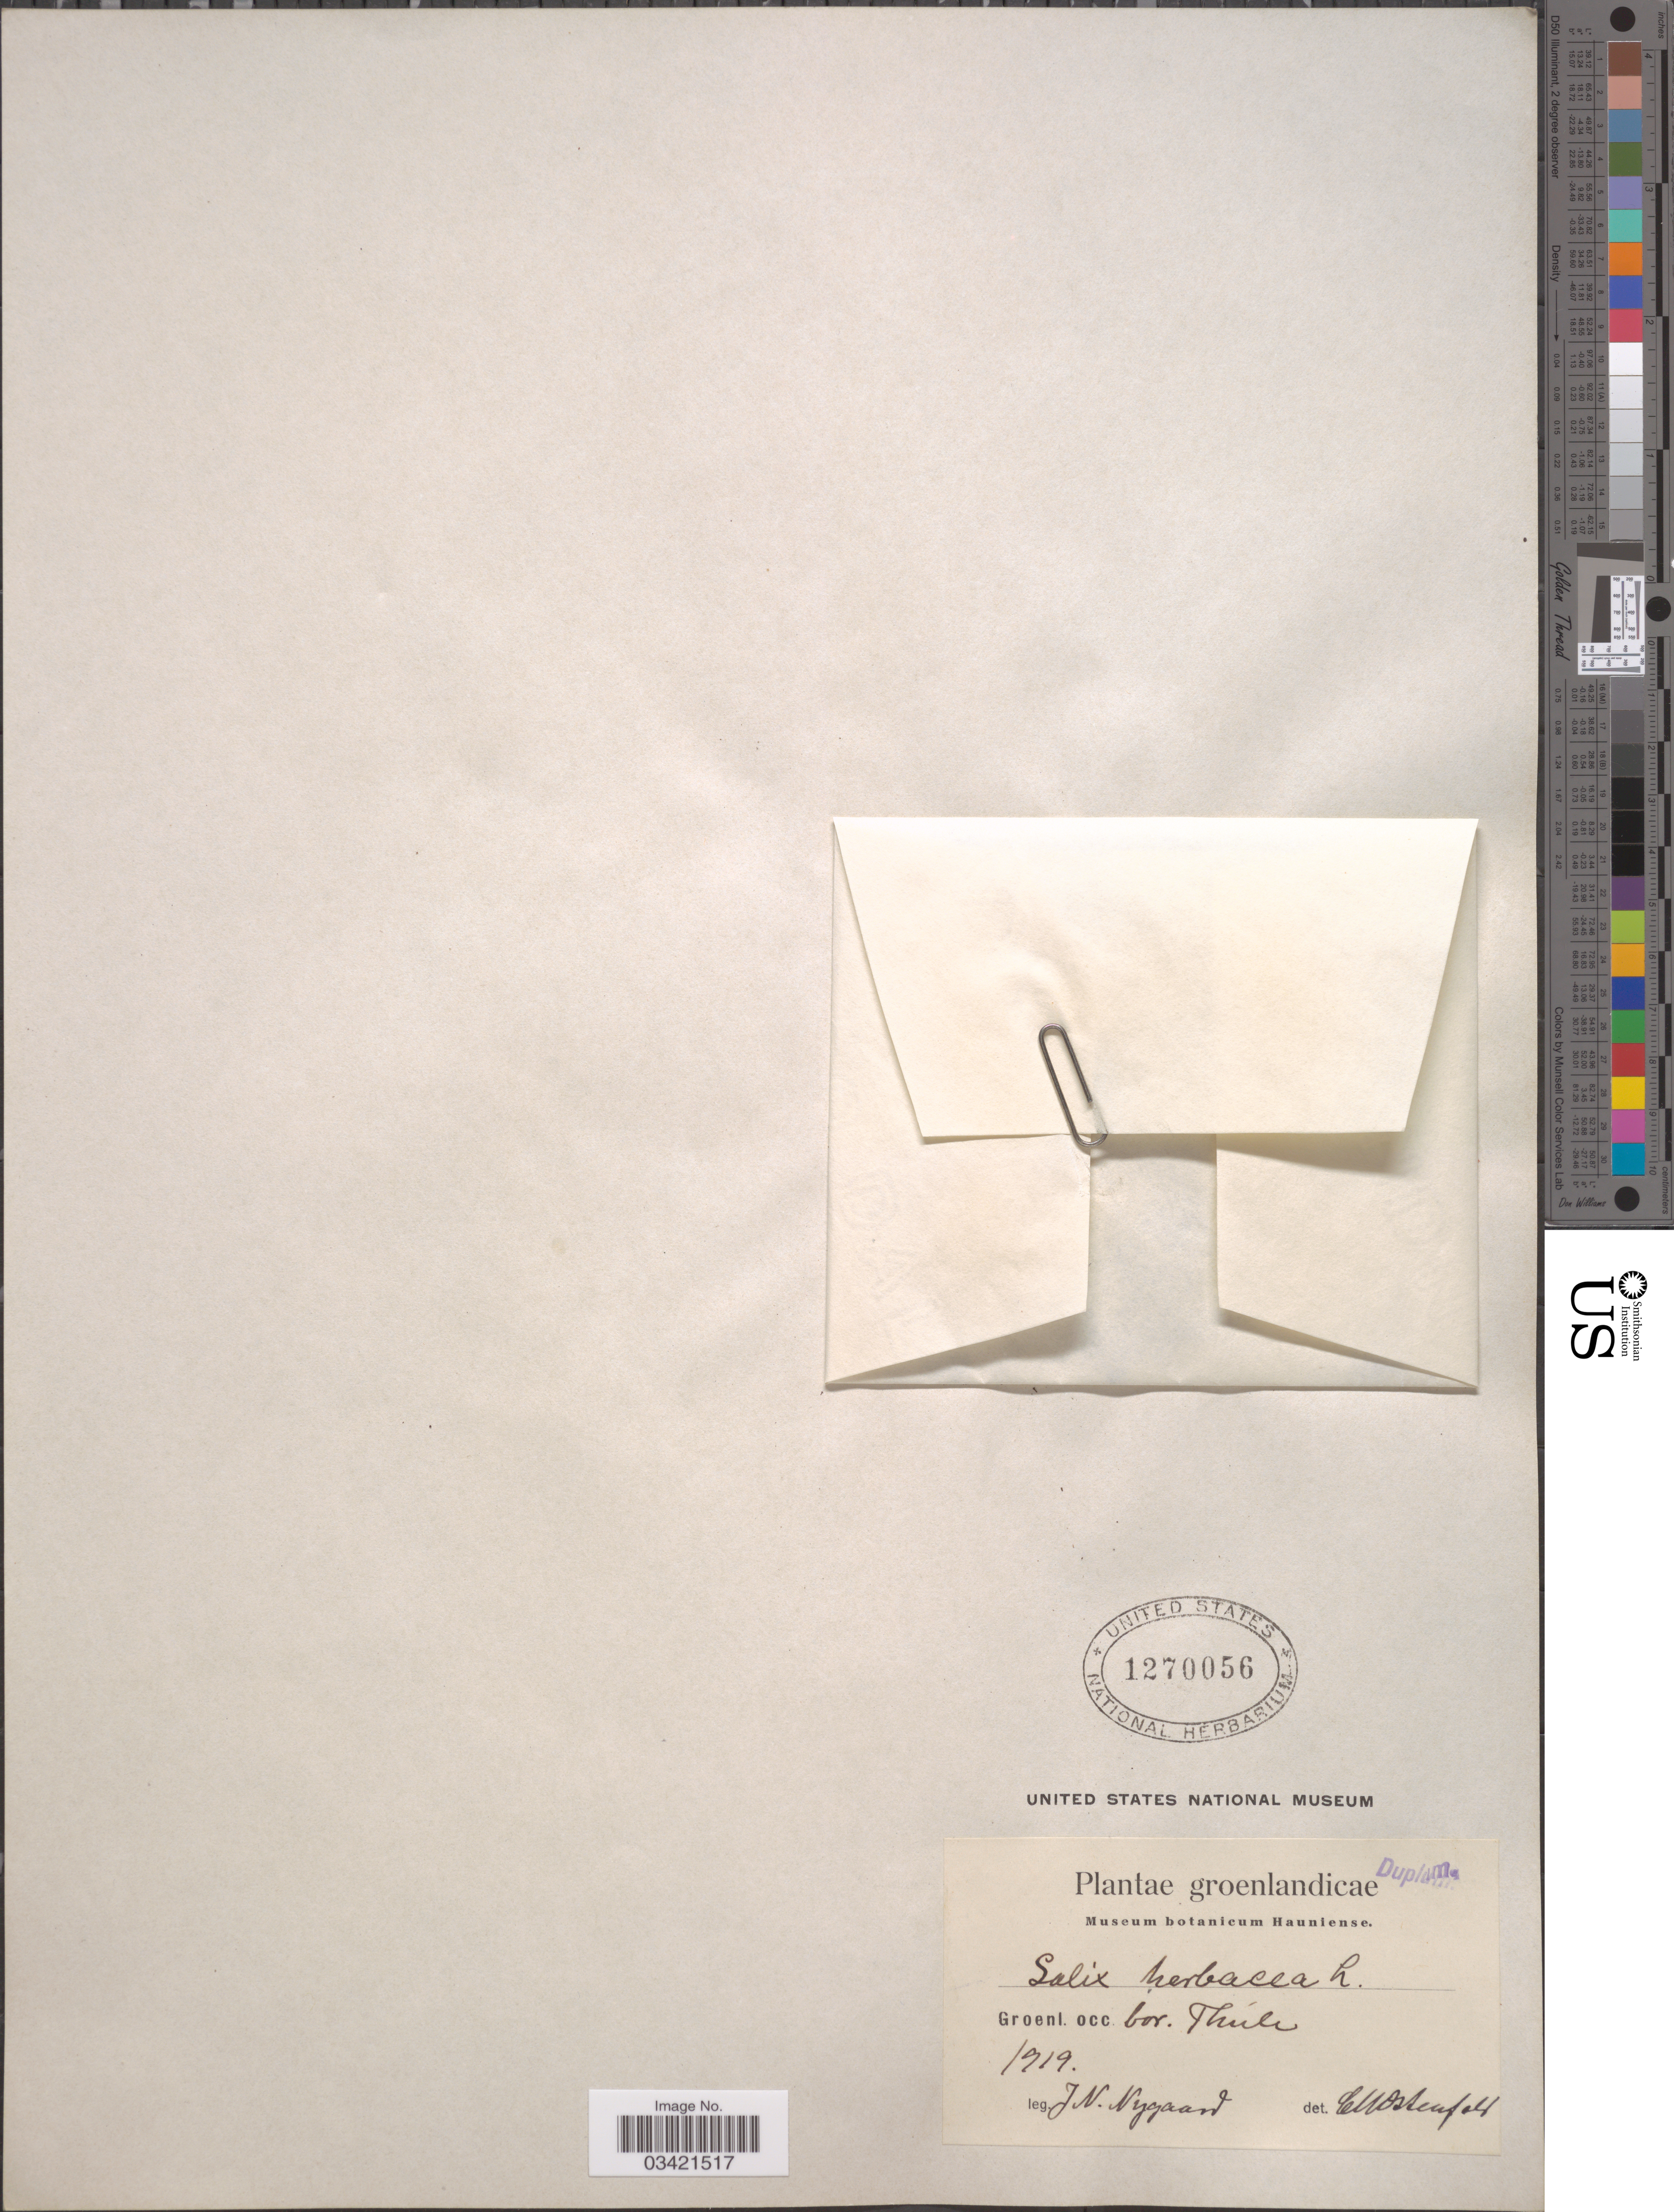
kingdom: Plantae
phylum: Tracheophyta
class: Magnoliopsida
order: Malpighiales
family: Salicaceae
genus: Salix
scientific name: Salix herbacea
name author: L.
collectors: J. Nygaard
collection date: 1919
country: Greenland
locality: Groenlandicae. Groenl. occ. bor. Thule.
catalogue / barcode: US 1270056